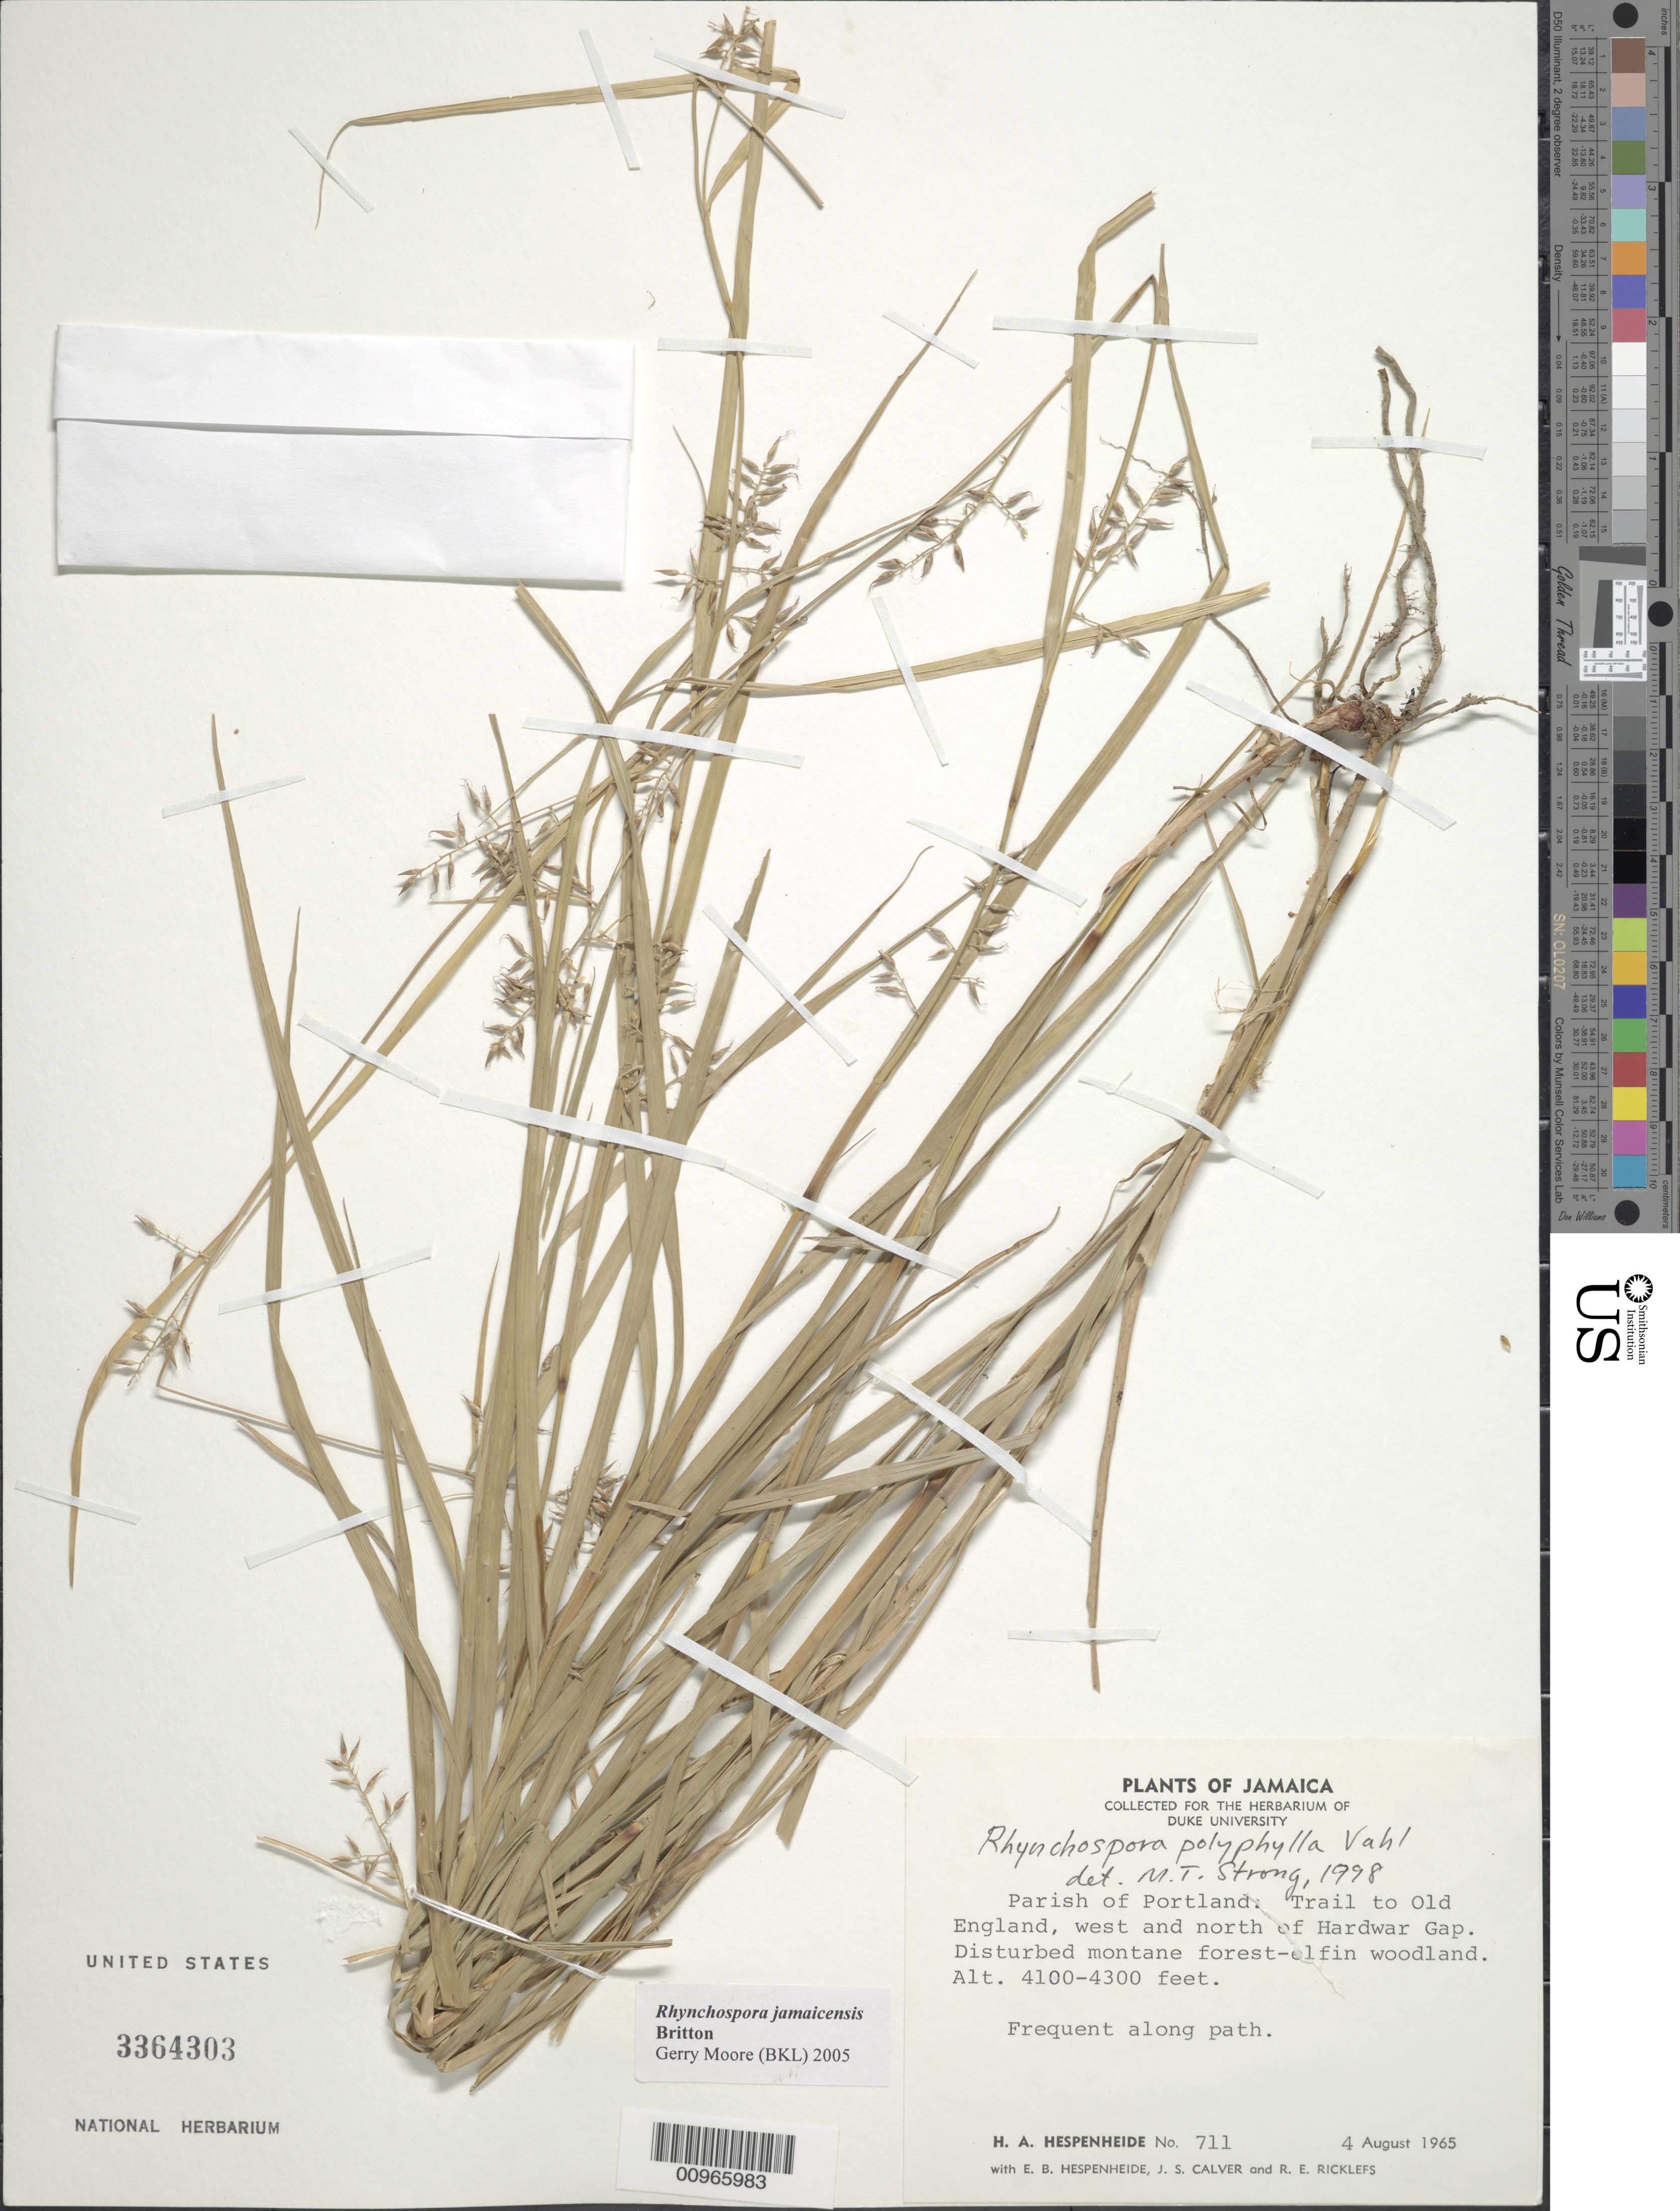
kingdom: Plantae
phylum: Tracheophyta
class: Liliopsida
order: Poales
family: Cyperaceae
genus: Rhynchospora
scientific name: Rhynchospora jamaicensis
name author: Britton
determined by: Moore, G.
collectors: H. A. Hespenheide, E. Hespenheide, J. Calver & R. Ricklefs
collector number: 711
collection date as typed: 04 Aug 1965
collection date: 1965-08-04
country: Jamaica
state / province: Portland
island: Jamaica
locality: Trail to Old England, west and north of Hardware Gap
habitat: Along path, disturbed montane forest-elfin woodland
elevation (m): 1250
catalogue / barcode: US 3364303